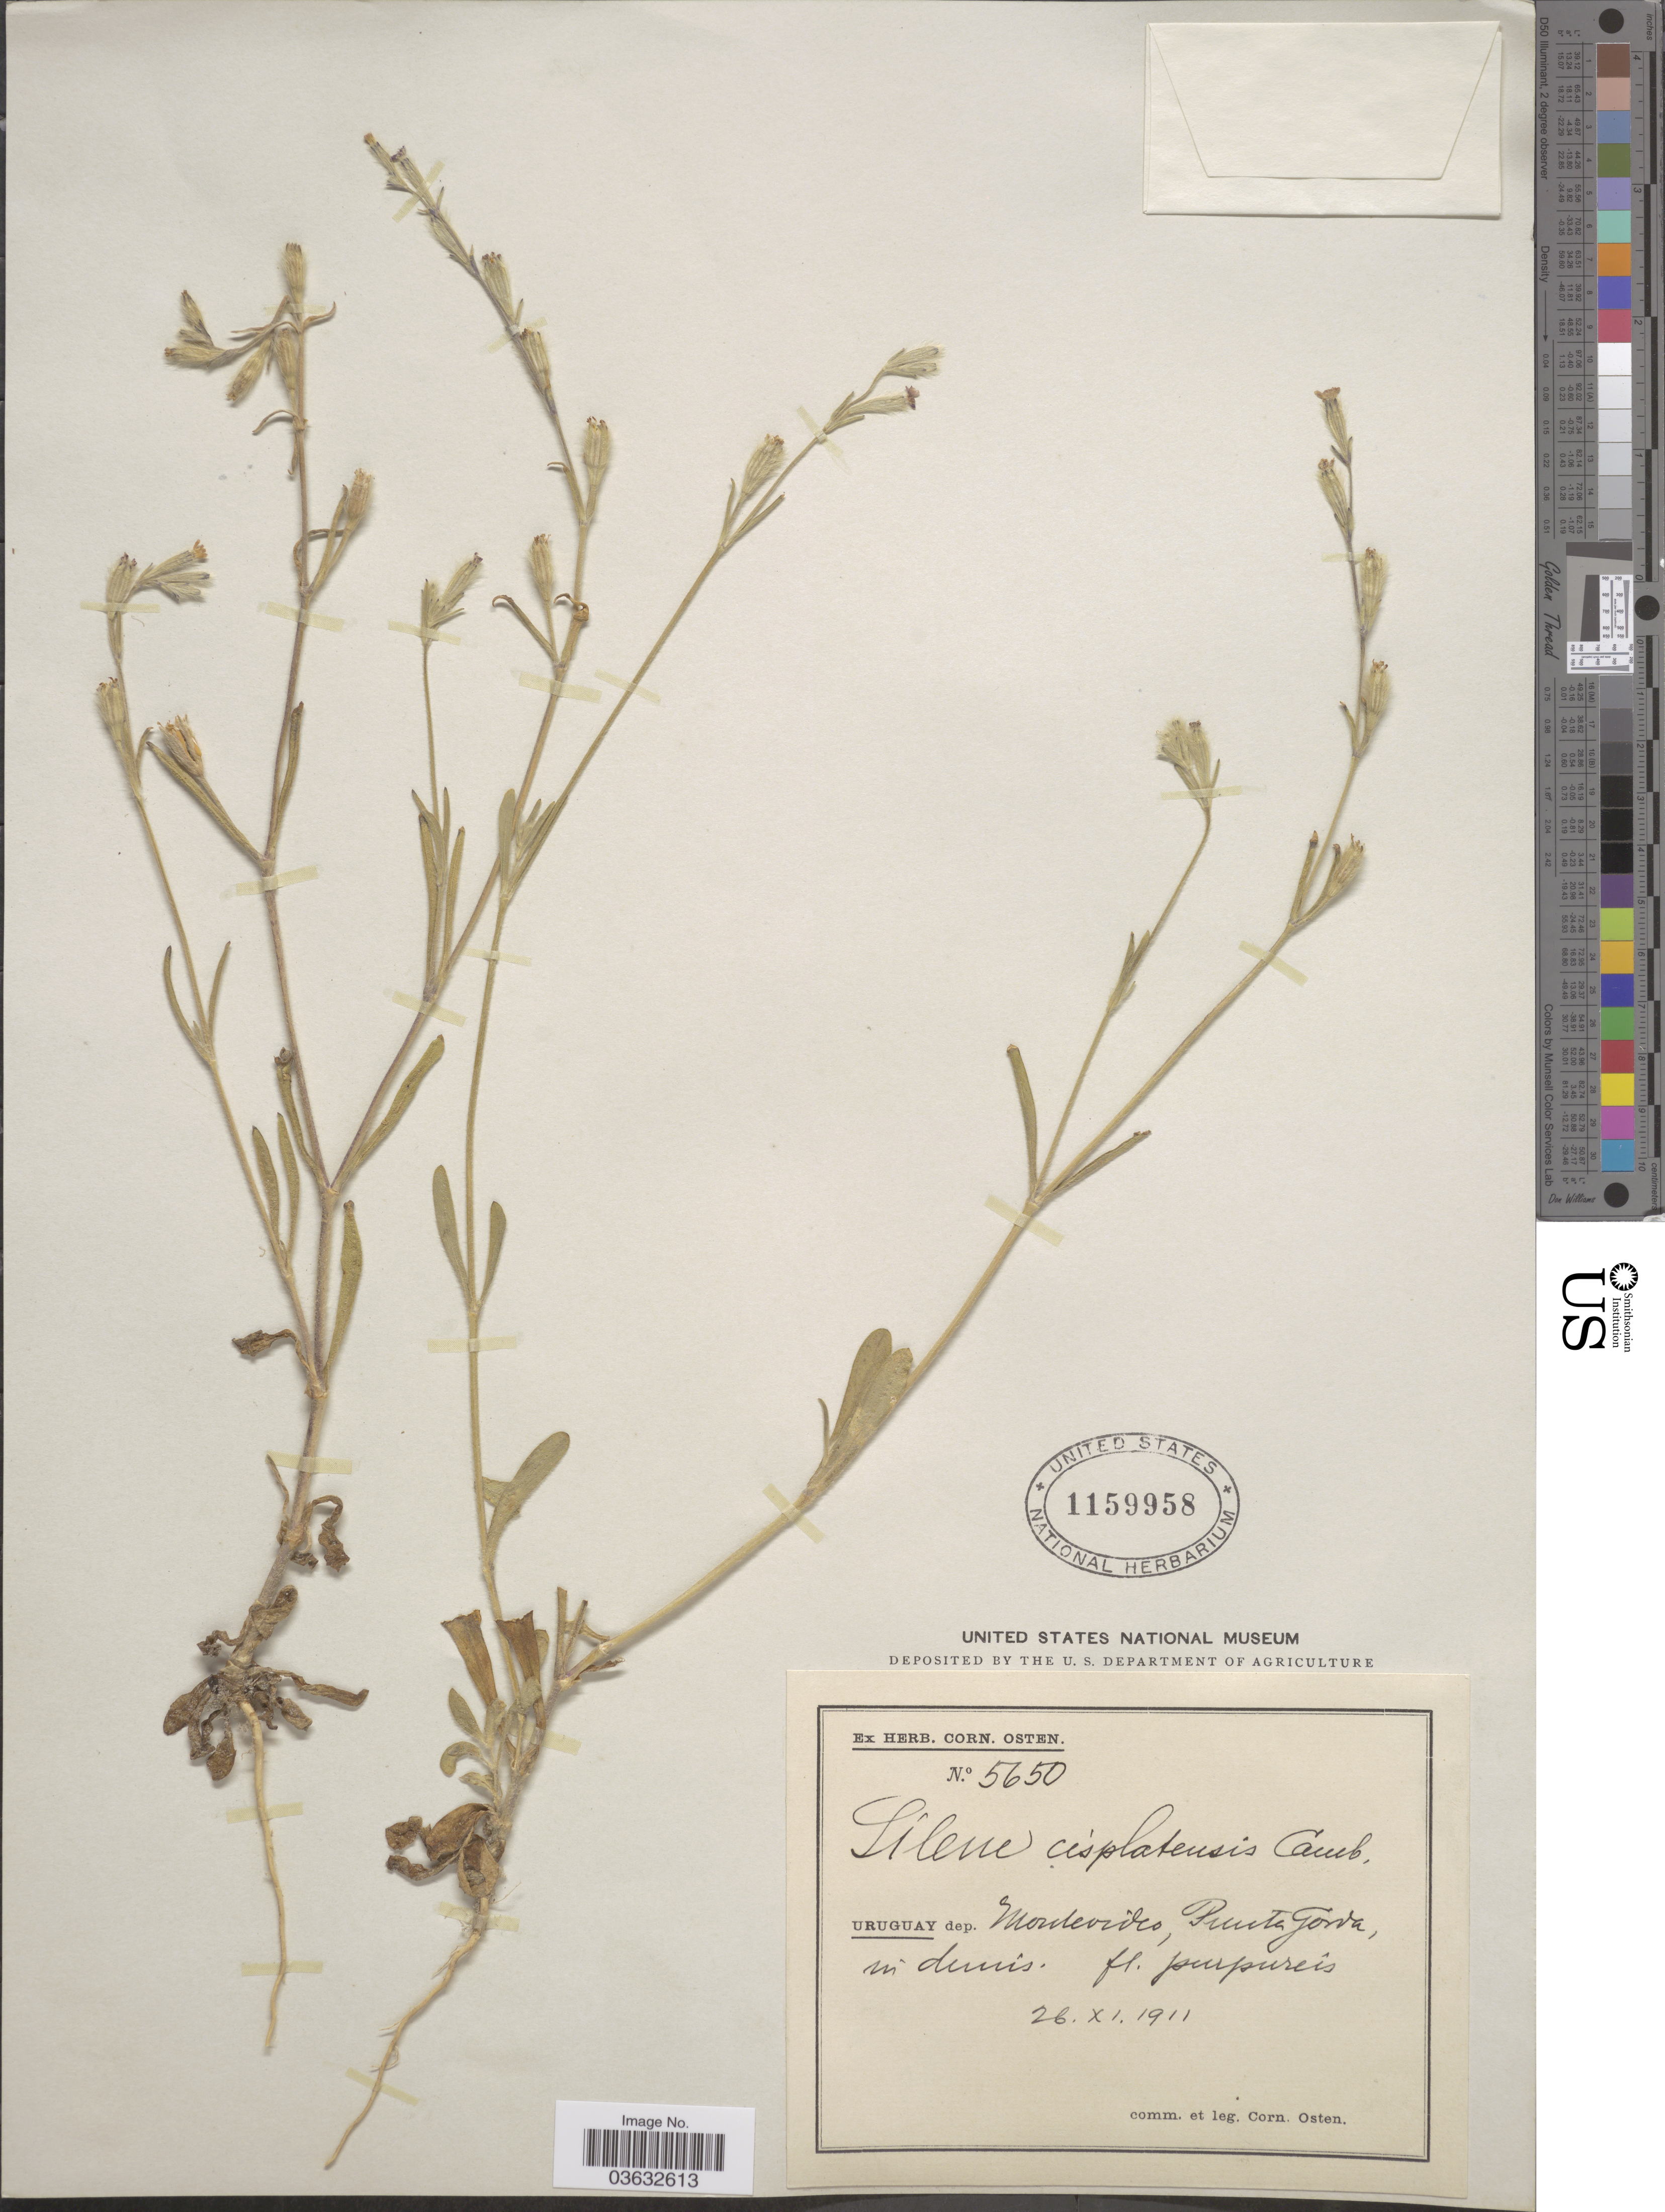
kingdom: Plantae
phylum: Tracheophyta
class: Magnoliopsida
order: Caryophyllales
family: Caryophyllaceae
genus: Silene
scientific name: Silene cisplatensis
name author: Cambess.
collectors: C. Osten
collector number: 5650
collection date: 1911-11-26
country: Uruguay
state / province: Montevideo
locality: Dep. Montevideo, Punta Gorda, in dunis.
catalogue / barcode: US 1159958